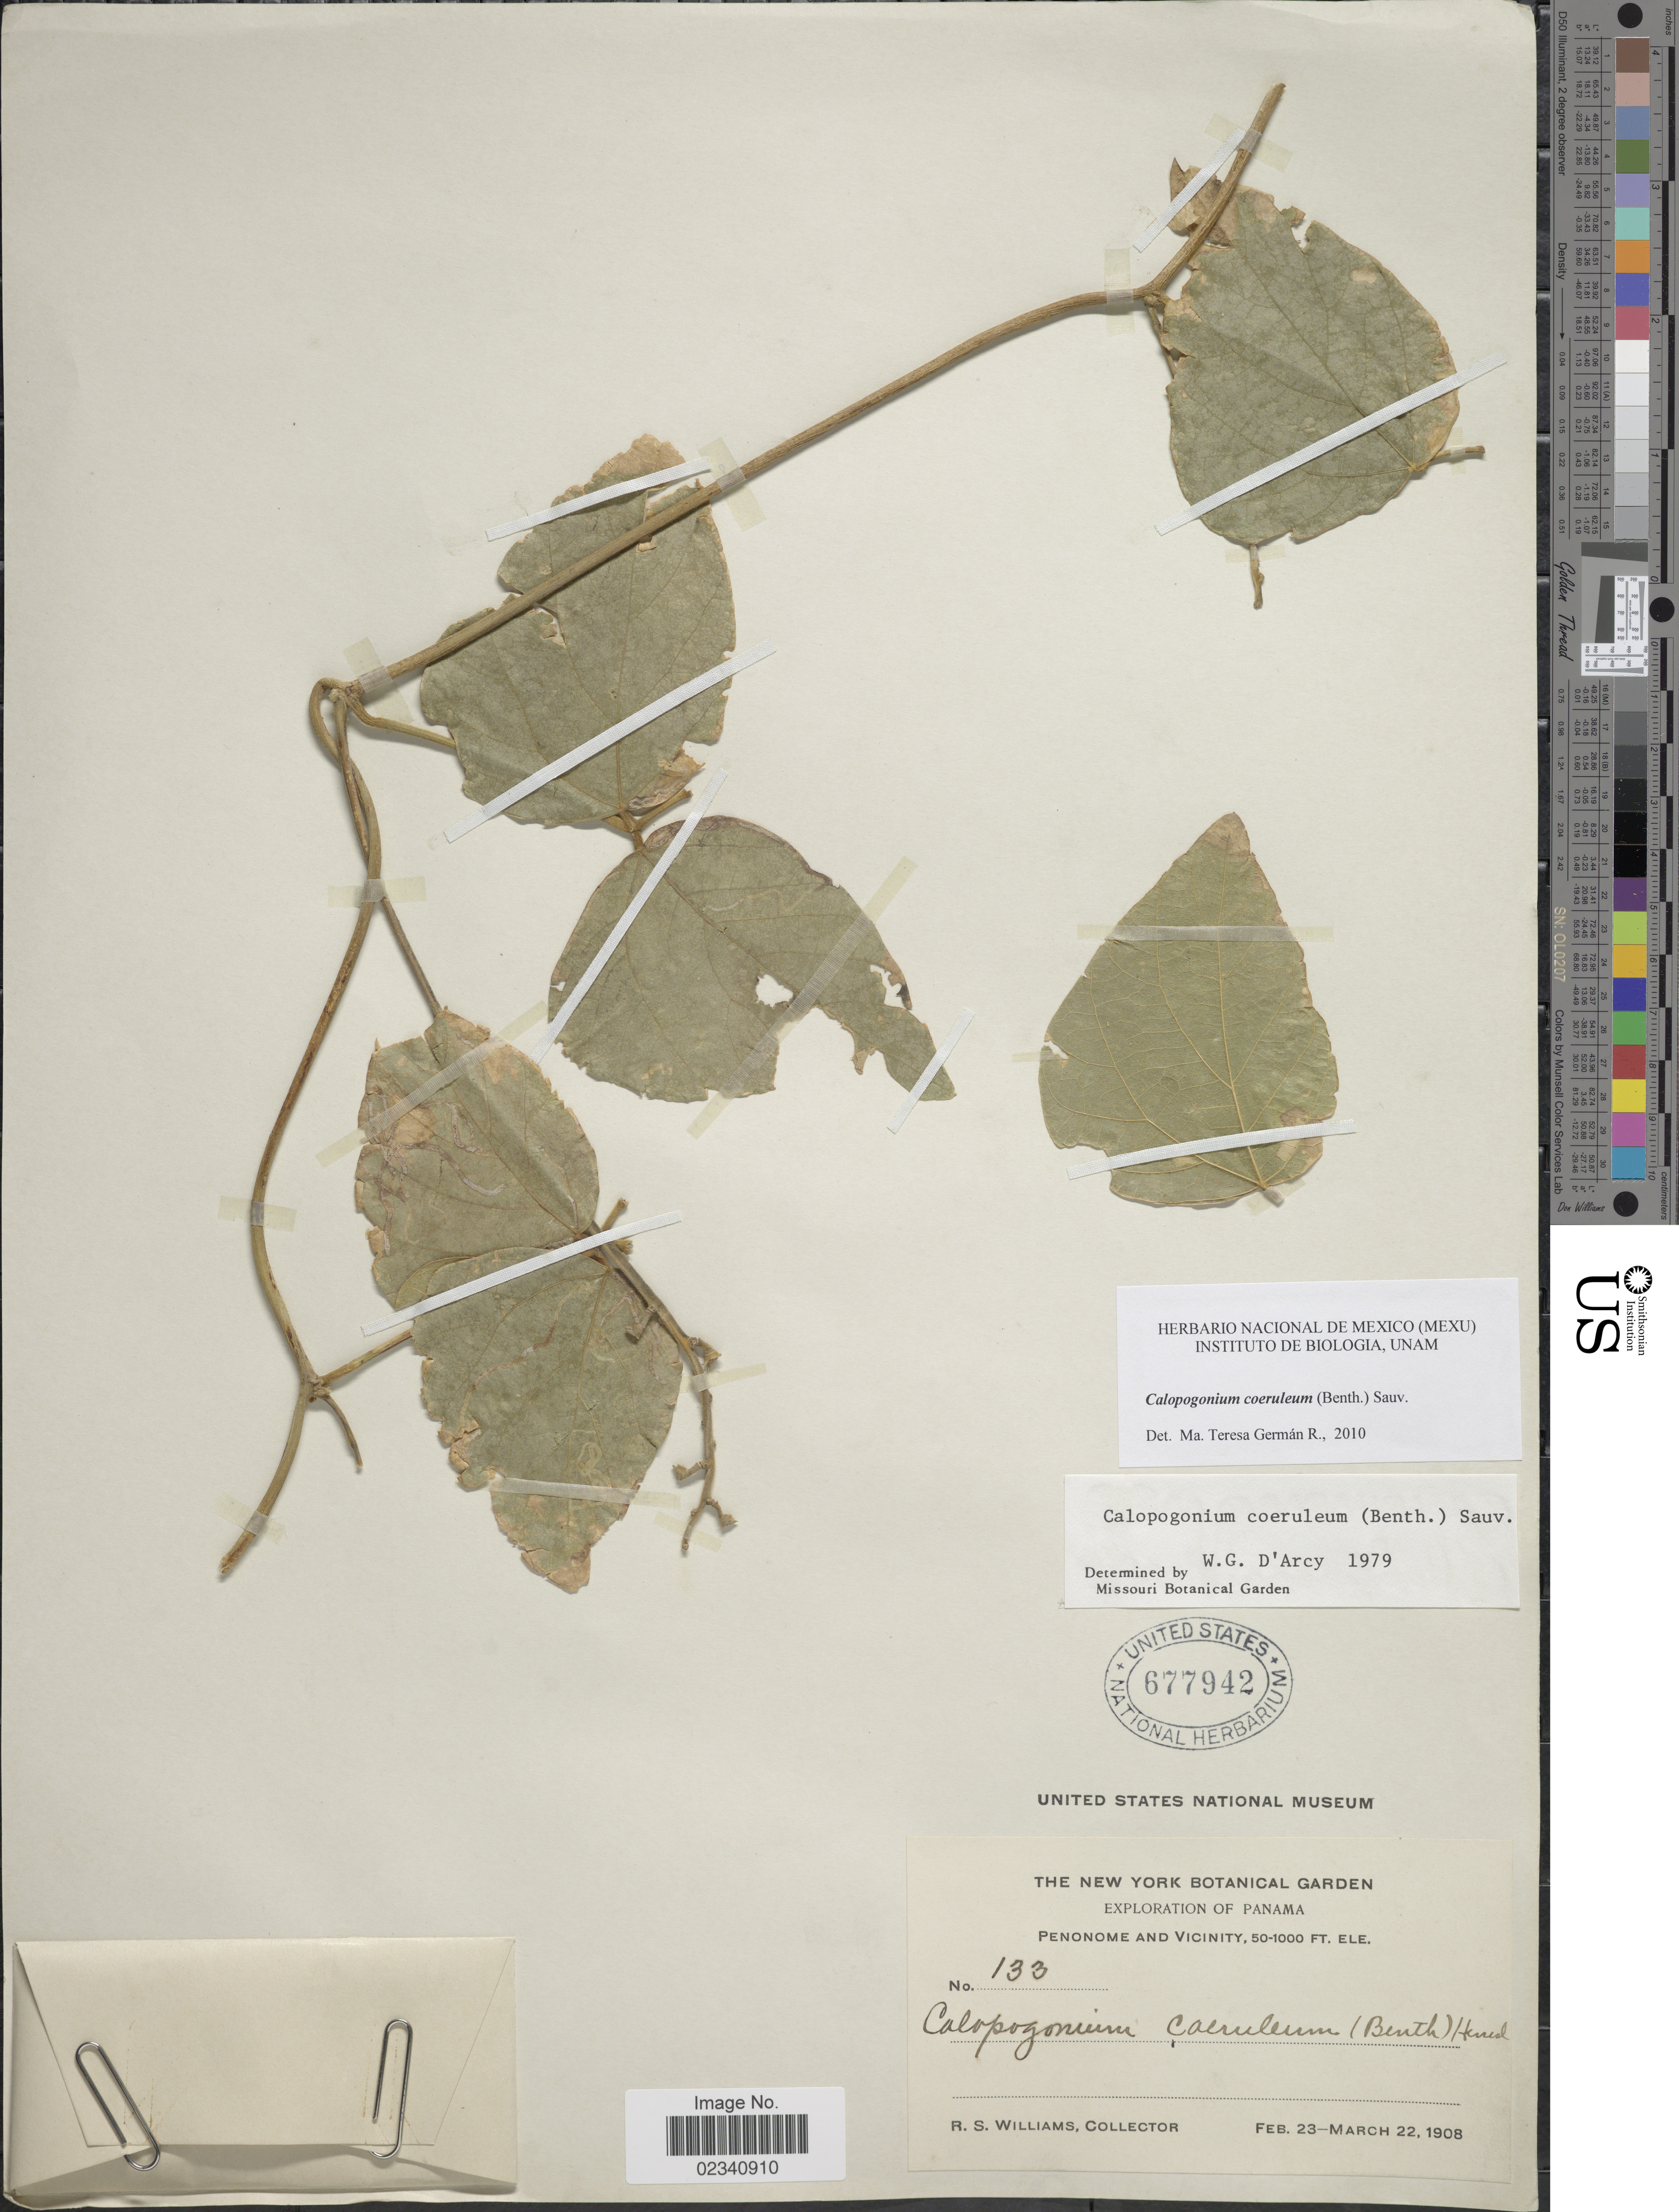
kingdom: Plantae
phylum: Tracheophyta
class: Magnoliopsida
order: Fabales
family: Fabaceae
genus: Calopogonium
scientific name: Calopogonium caeruleum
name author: (Benth.) C. Wright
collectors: R. S. Williams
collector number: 133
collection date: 1908-02-23/1908-03-22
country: Panama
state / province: Coclé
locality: Penonome and vicinity.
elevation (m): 15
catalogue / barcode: US 677942